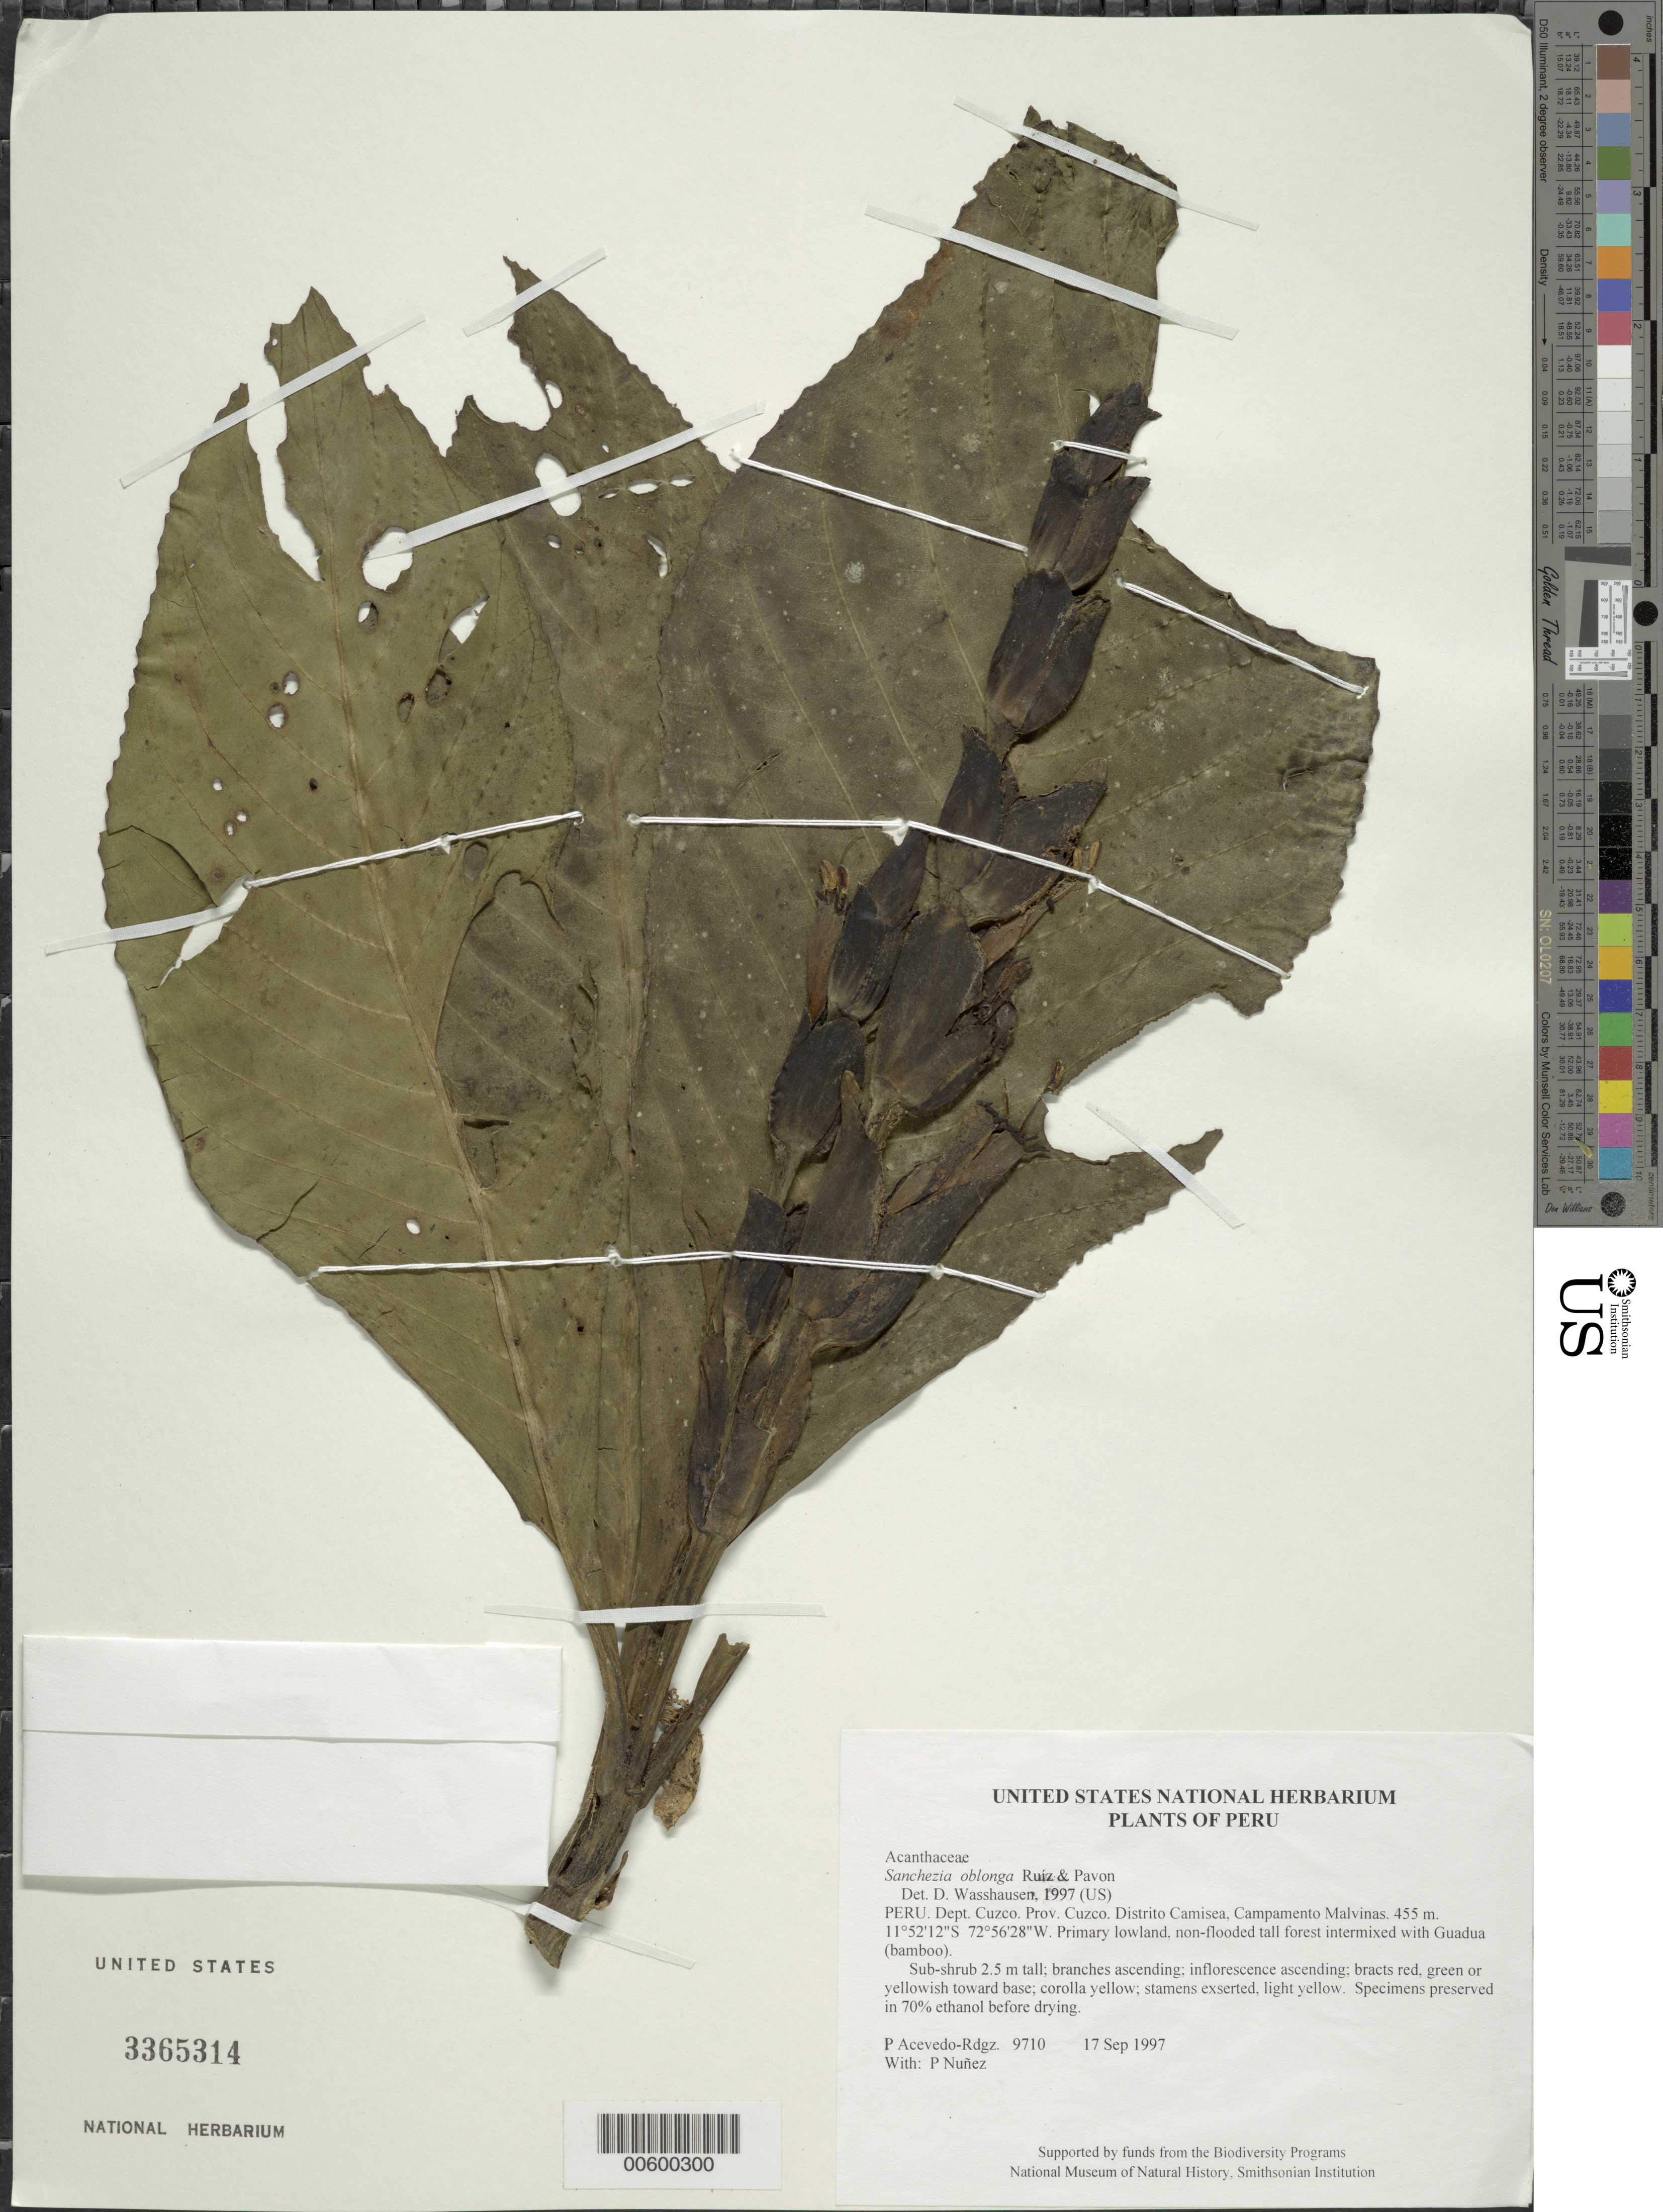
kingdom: Plantae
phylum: Tracheophyta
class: Magnoliopsida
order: Lamiales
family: Acanthaceae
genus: Sanchezia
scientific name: Sanchezia oblonga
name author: Ruiz & Pav.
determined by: Wasshausen, Dieter C., (BOT), Smithsonian Institution - National Museum of Natural History (UNITED STATES)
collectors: P. Acevedo-Rodr. & P. Nuñez V.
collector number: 9710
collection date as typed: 17 Sep 1997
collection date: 1997-09-17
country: Peru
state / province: Cusco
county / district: Cusco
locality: Distrito Camisea, Campamento Malvinas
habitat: Primary lowland, non-flooded tall forest intermixed with Guadua (bamboo).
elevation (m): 455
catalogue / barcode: US 3365314